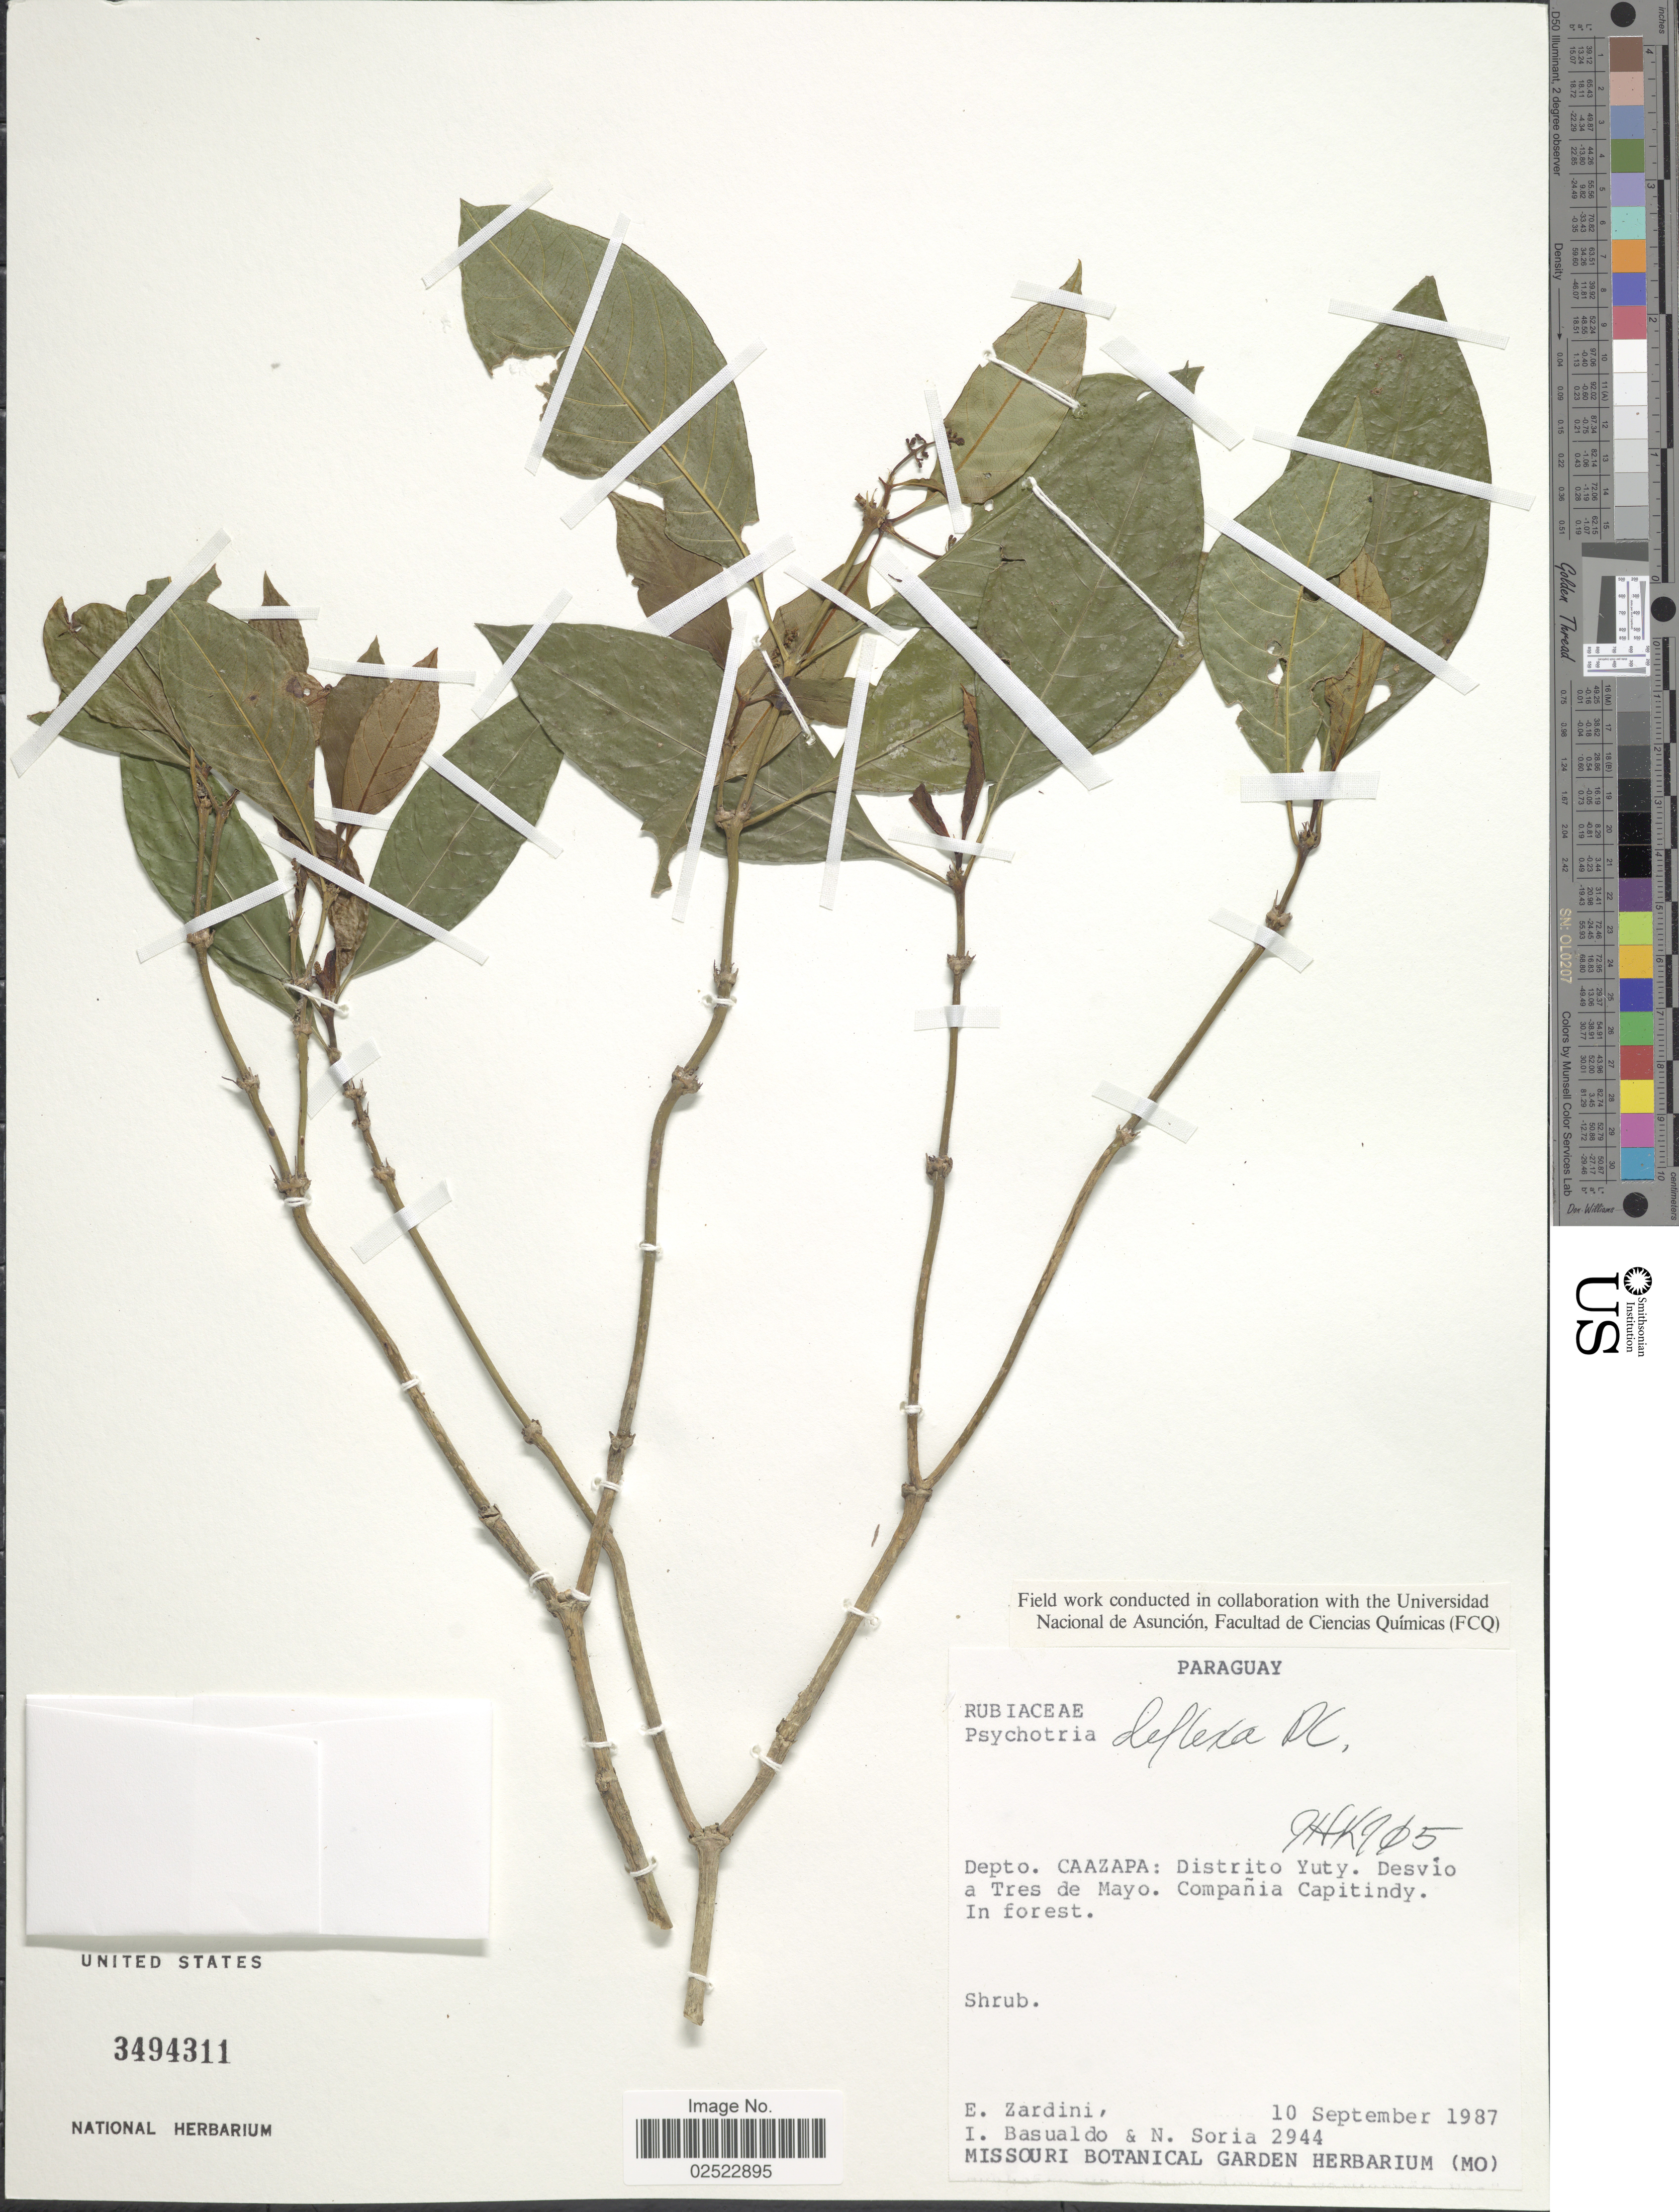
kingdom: Plantae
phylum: Tracheophyta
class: Magnoliopsida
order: Gentianales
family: Rubiaceae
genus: Psychotria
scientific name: Psychotria deflexa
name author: DC.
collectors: E. M. Zardini, I. Basualdo & N. Soria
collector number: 2944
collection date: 1987-09-10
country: Paraguay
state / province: Caazapa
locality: Distrito Yuty. Desvio a Tres de Mayo. Compañia Capitindy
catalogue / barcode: US 3494311